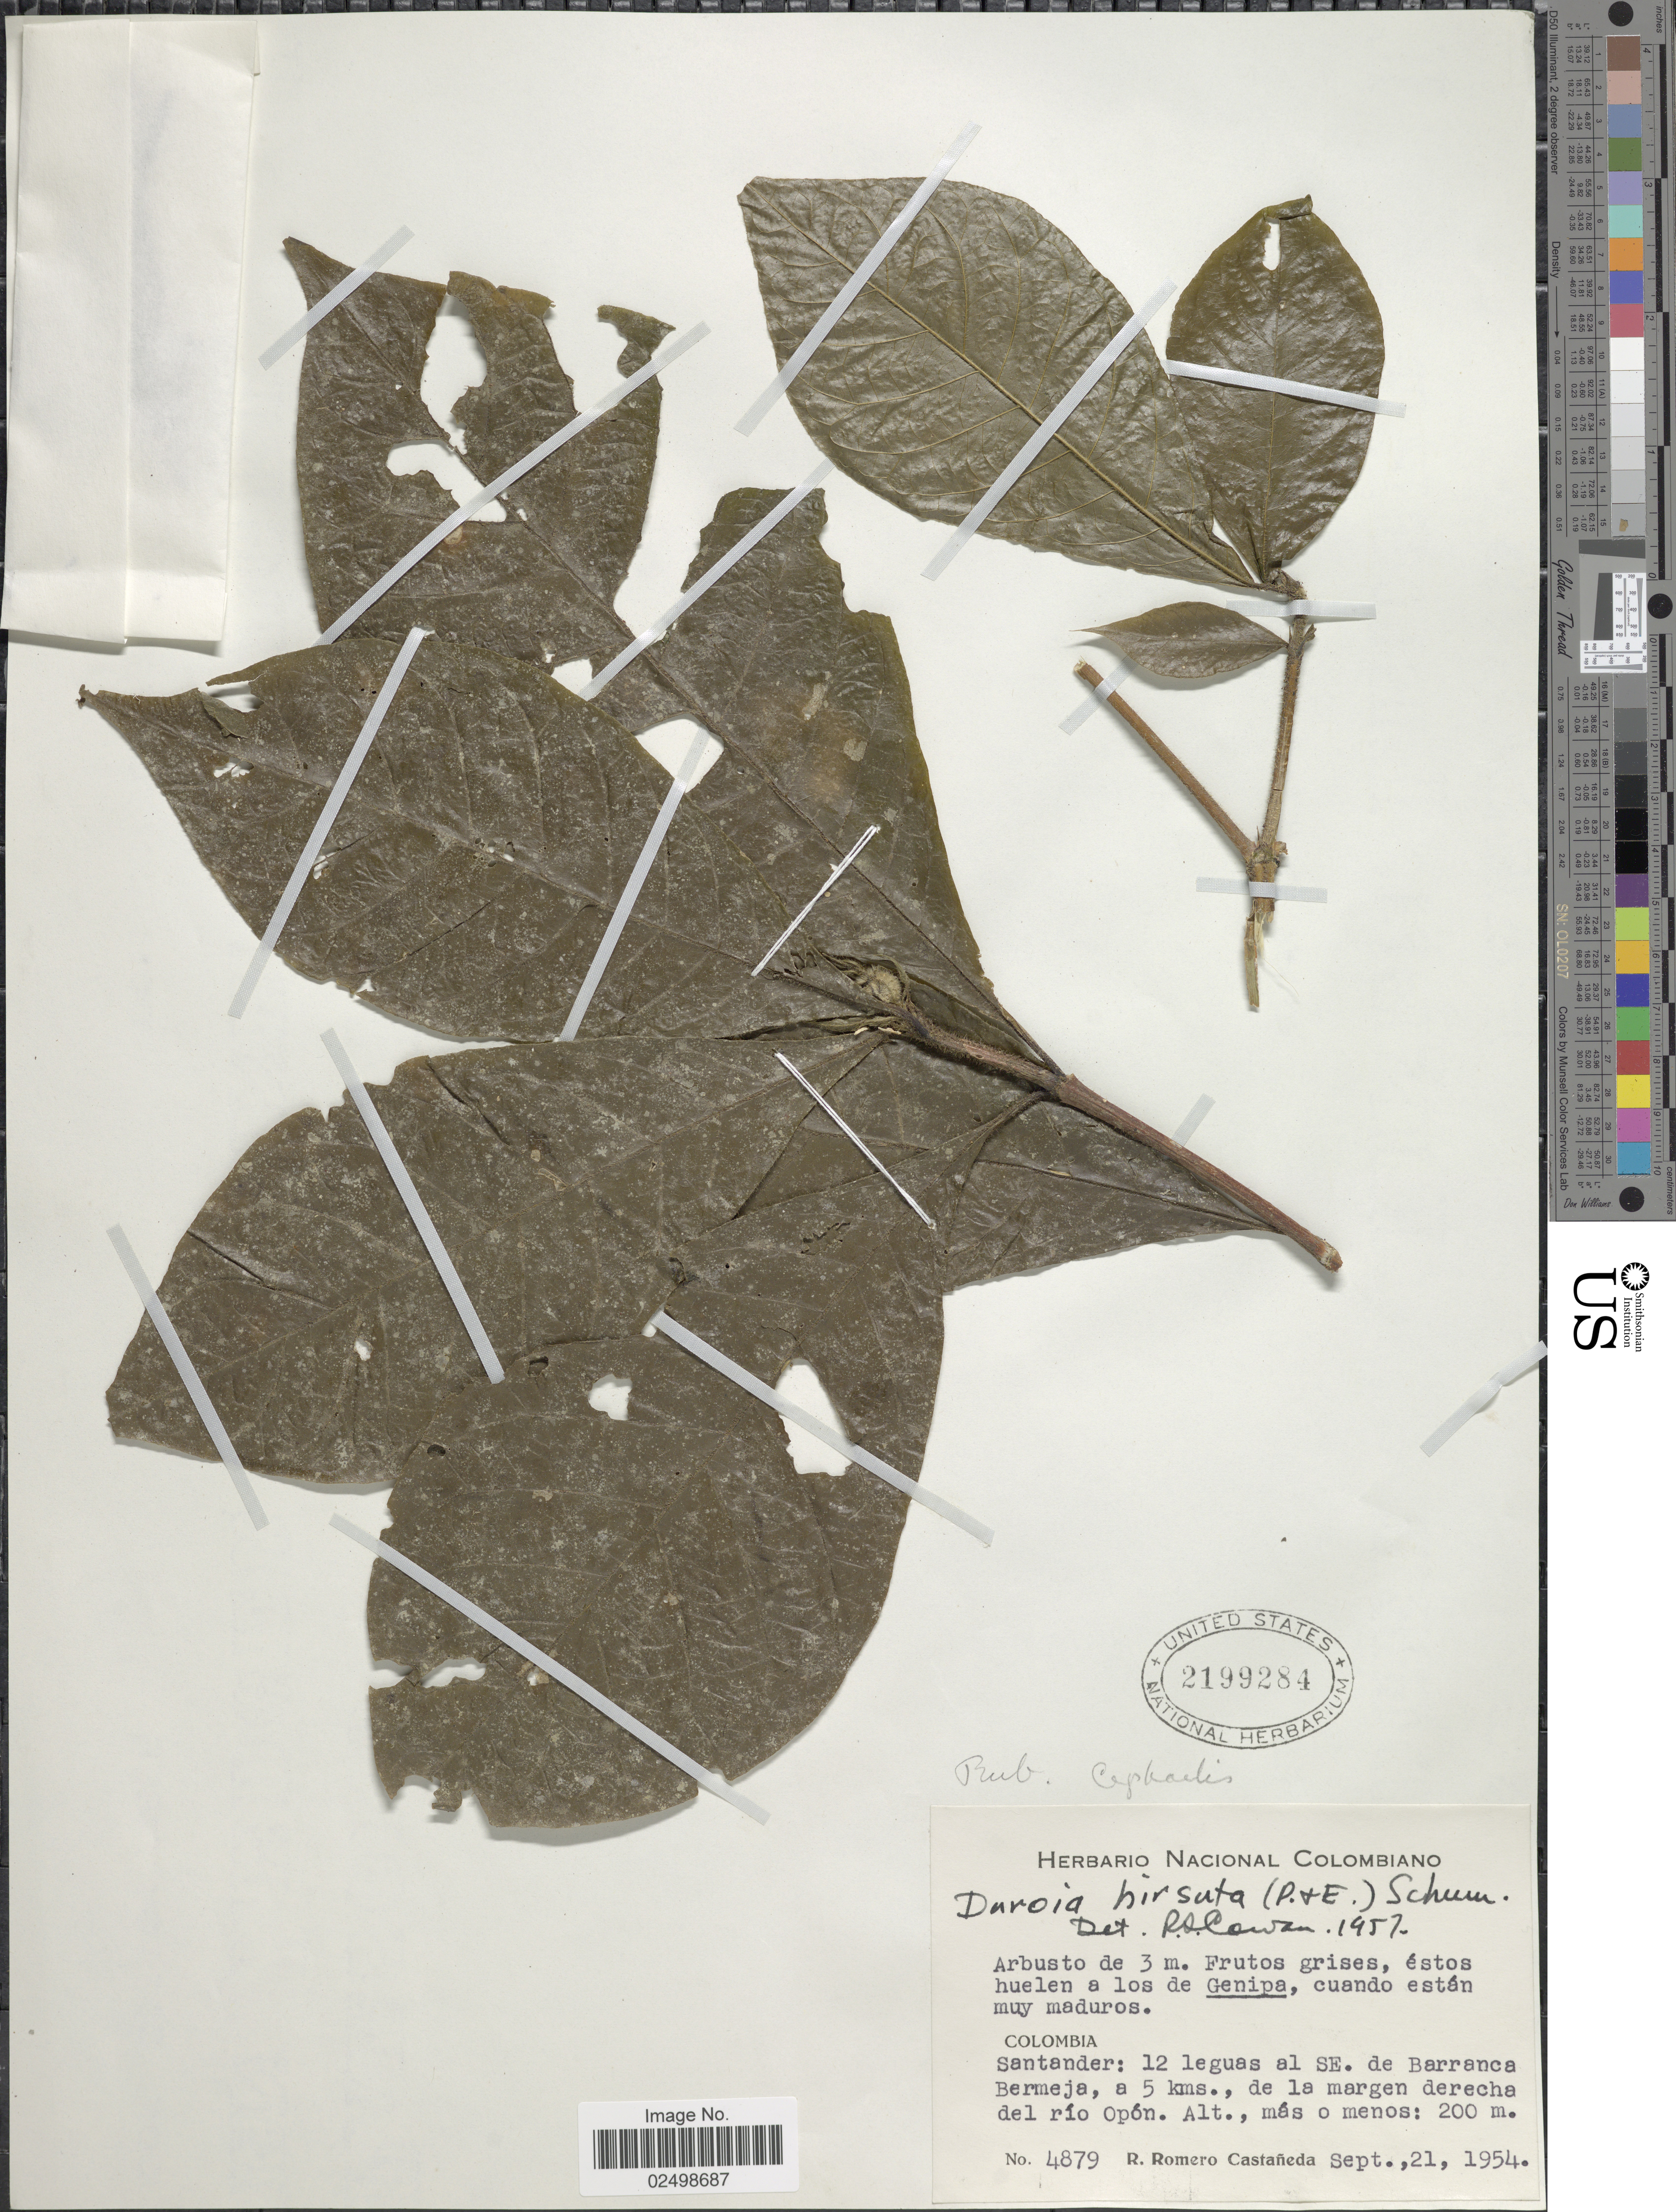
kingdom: Plantae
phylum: Tracheophyta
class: Magnoliopsida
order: Gentianales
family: Rubiaceae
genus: Duroia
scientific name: Duroia hirsuta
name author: (Poepp.) K. Schum.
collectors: R. Romero Castañeda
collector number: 4879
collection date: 1954-09-21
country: Colombia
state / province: Santander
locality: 12 leguas al SE. de Barranca Bermeja, a 5 kms., de la margen derecha del rio Opon.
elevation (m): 200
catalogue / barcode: US 2199284